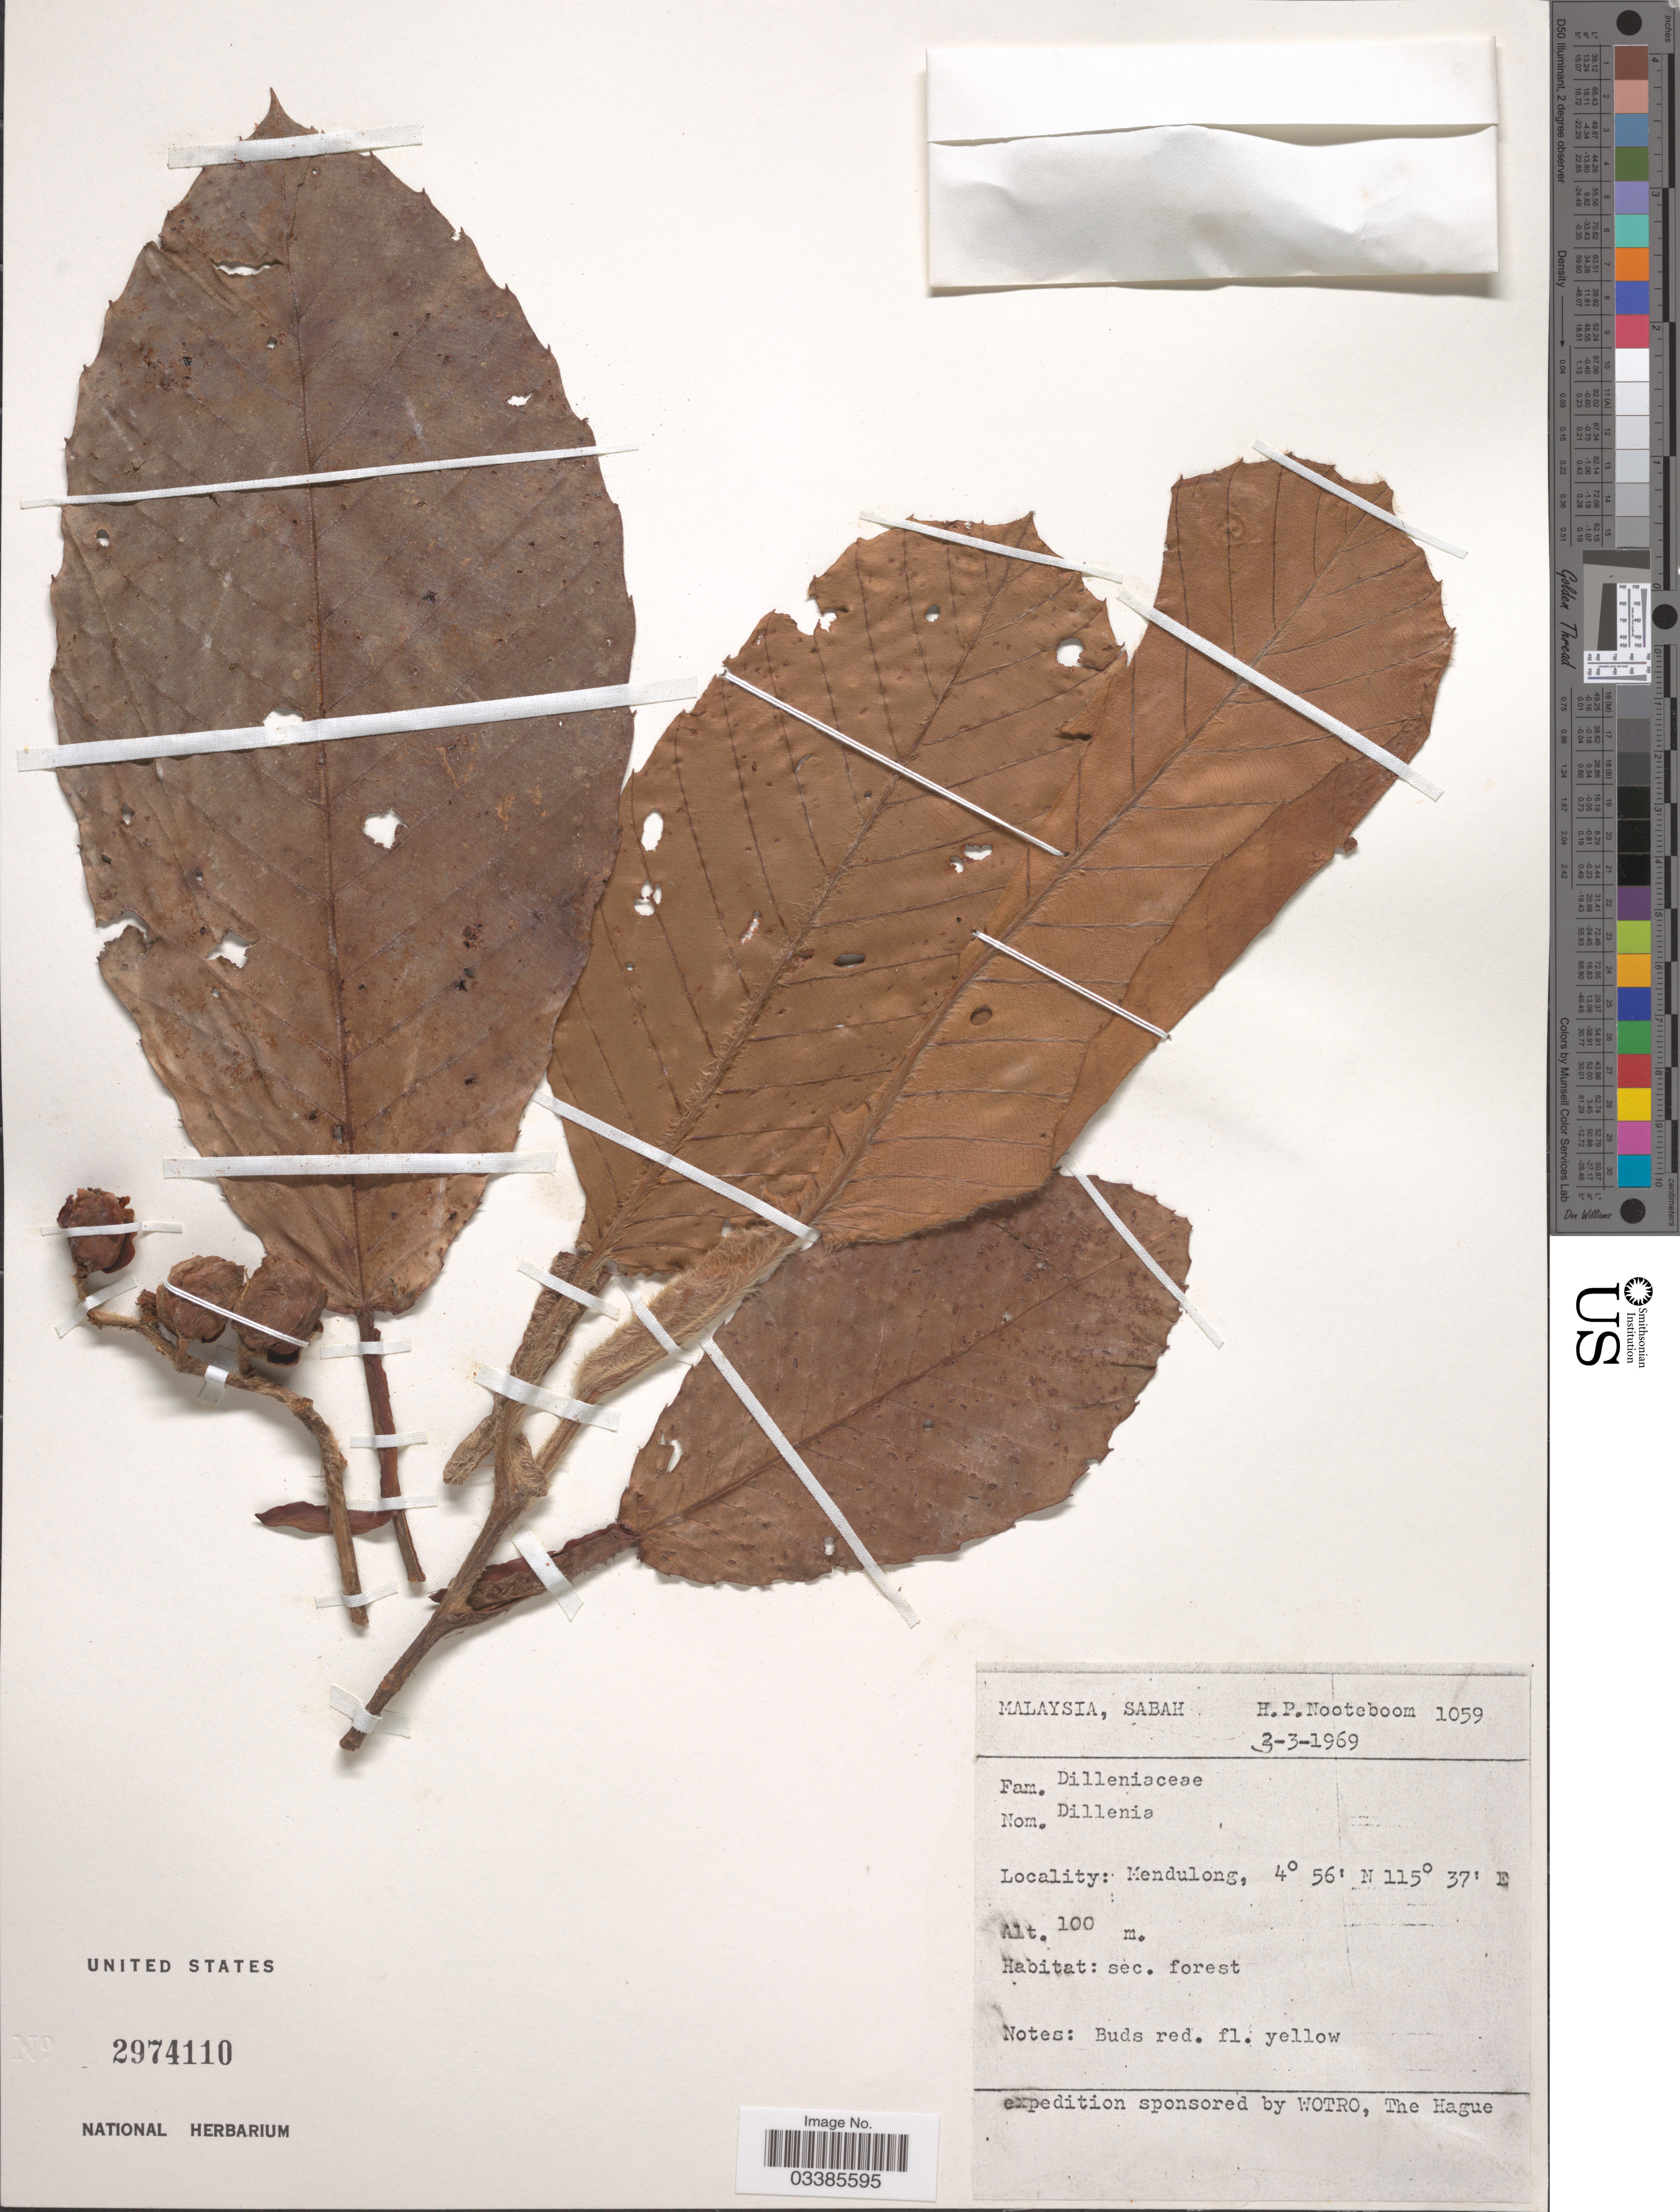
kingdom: Plantae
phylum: Tracheophyta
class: Magnoliopsida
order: Dilleniales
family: Dilleniaceae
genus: Dillenia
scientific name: Dillenia sp.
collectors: H. P. Nooteboom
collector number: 1059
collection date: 1969-03-03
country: Malaysia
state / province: Sabah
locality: Mendulong.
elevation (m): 100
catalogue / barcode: US 2974110